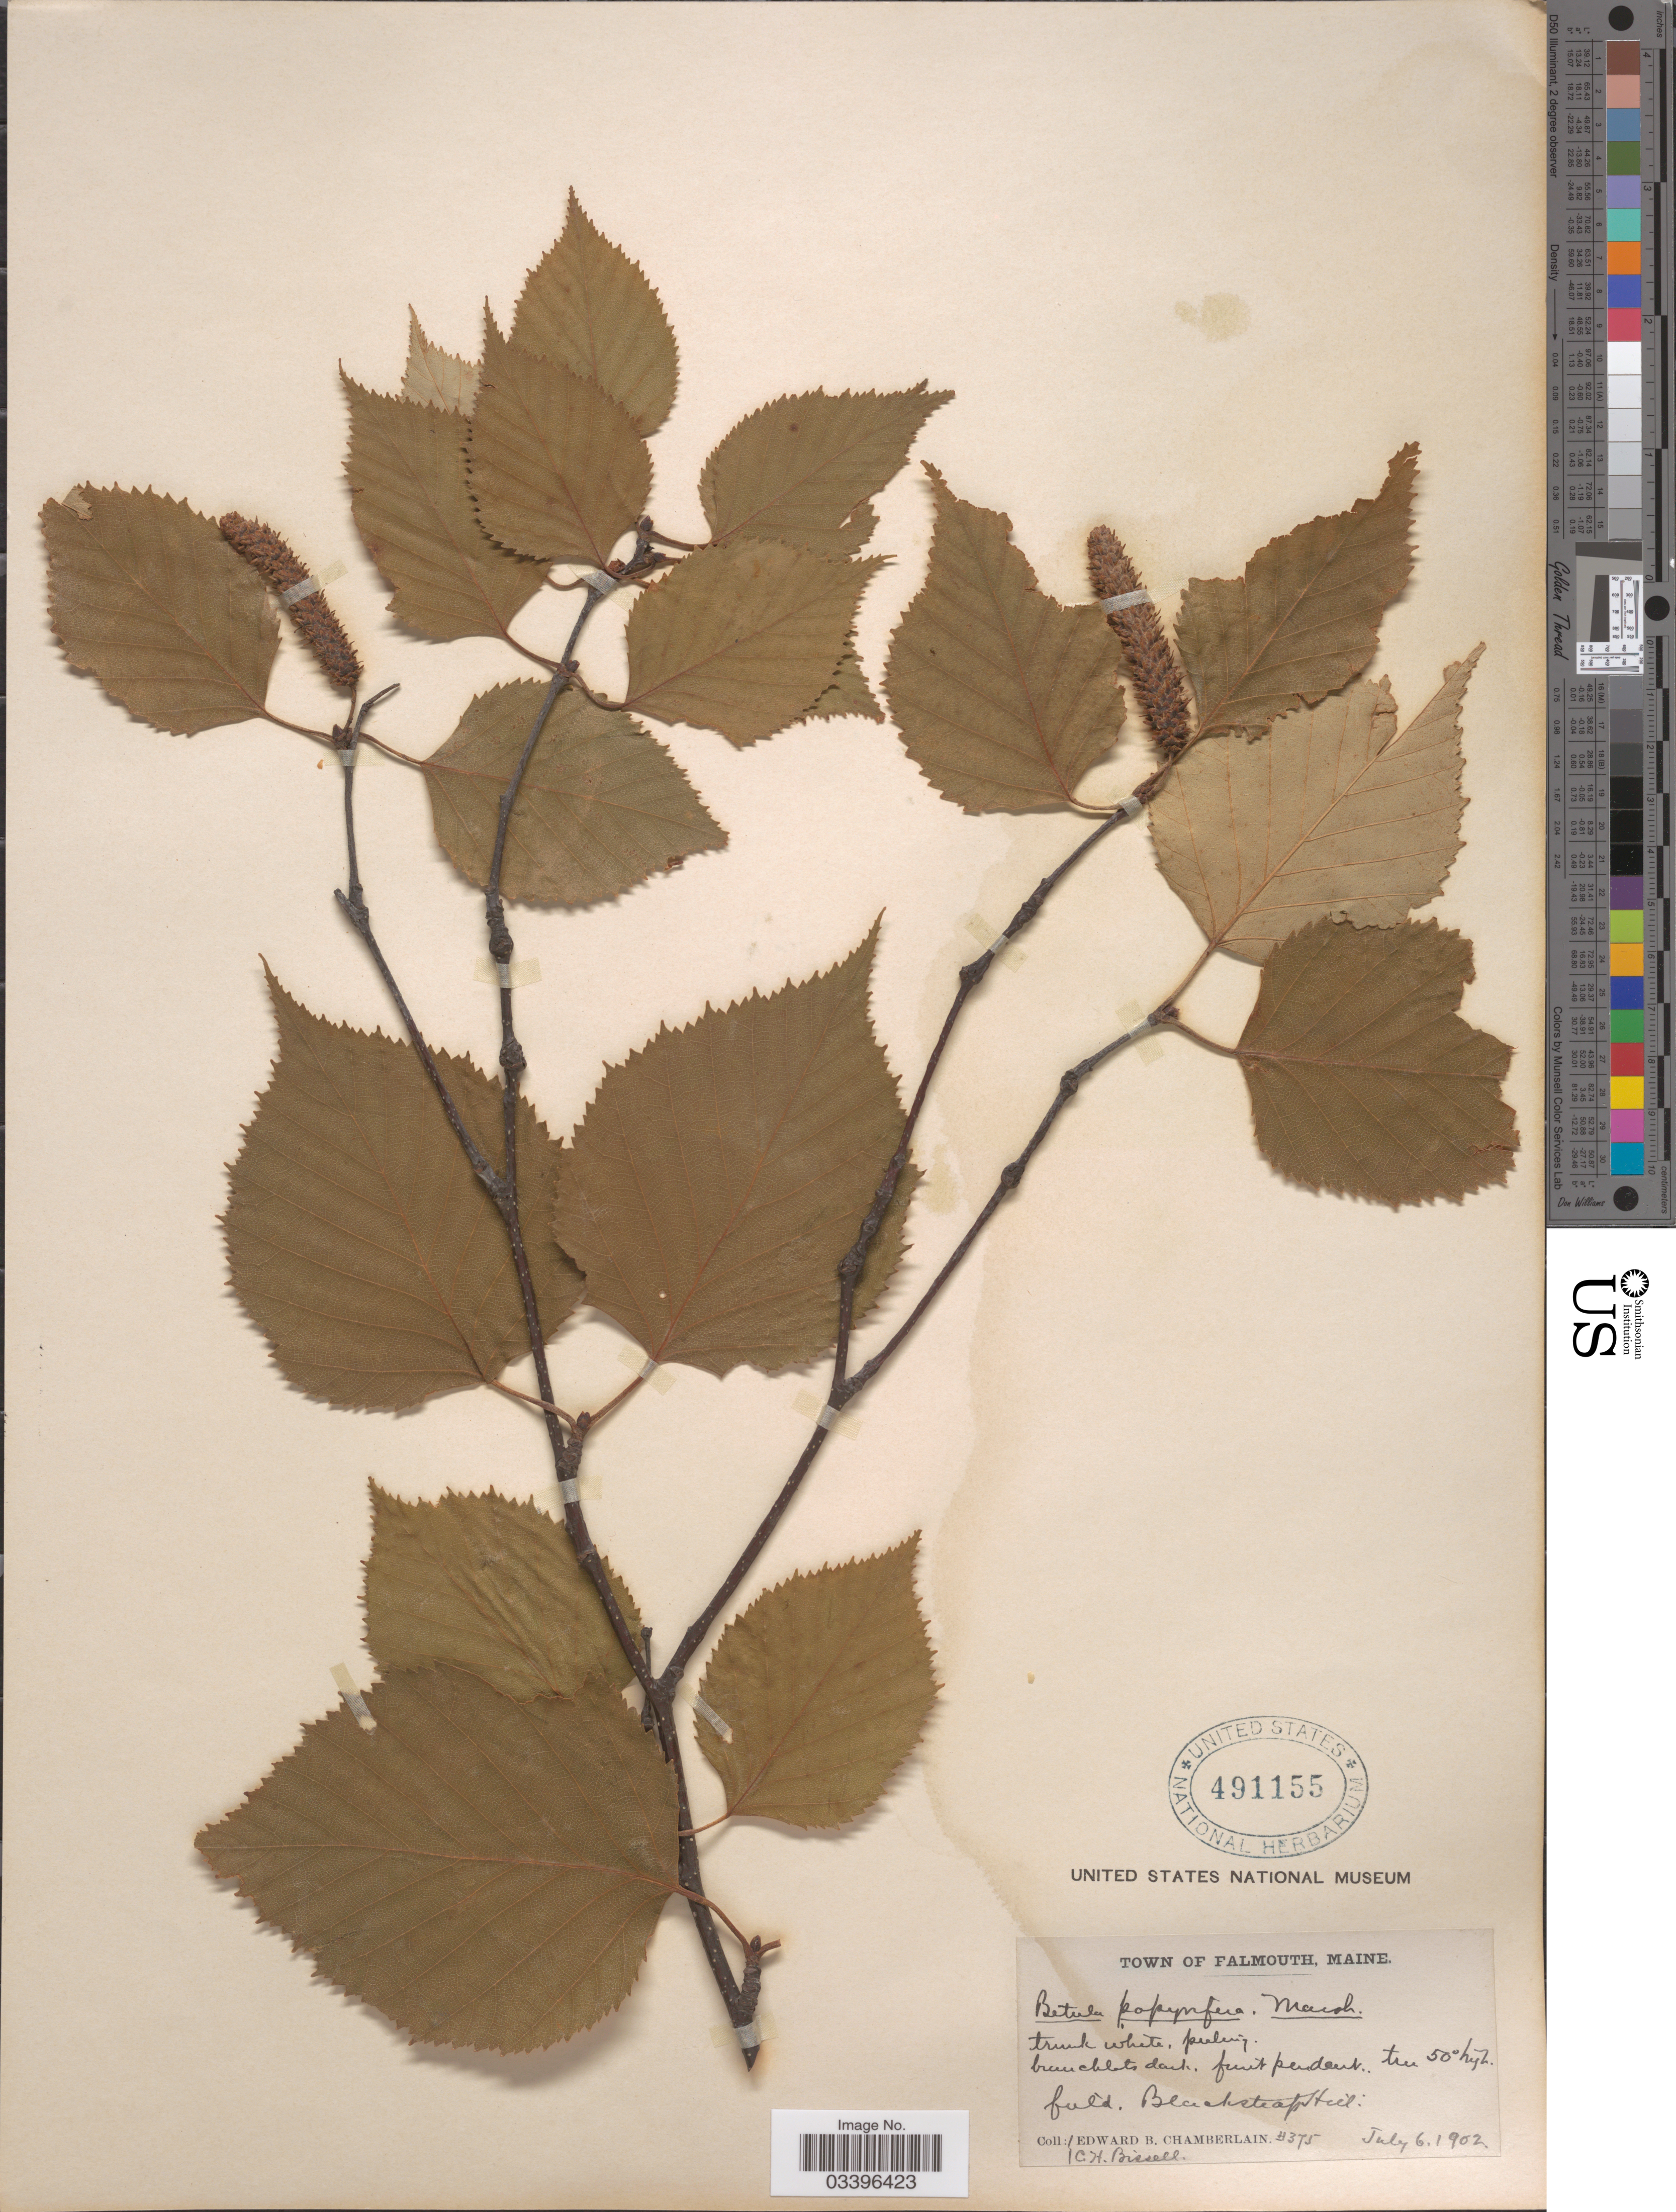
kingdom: Plantae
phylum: Tracheophyta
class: Magnoliopsida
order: Fagales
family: Betulaceae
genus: Betula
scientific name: Betula papyrifera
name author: Marshall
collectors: E. Chamberlain & C. Bissell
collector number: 4375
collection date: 1902-07-06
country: United States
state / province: Maine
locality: Town of Falmouth. Blackstrap Hill.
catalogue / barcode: US 491155